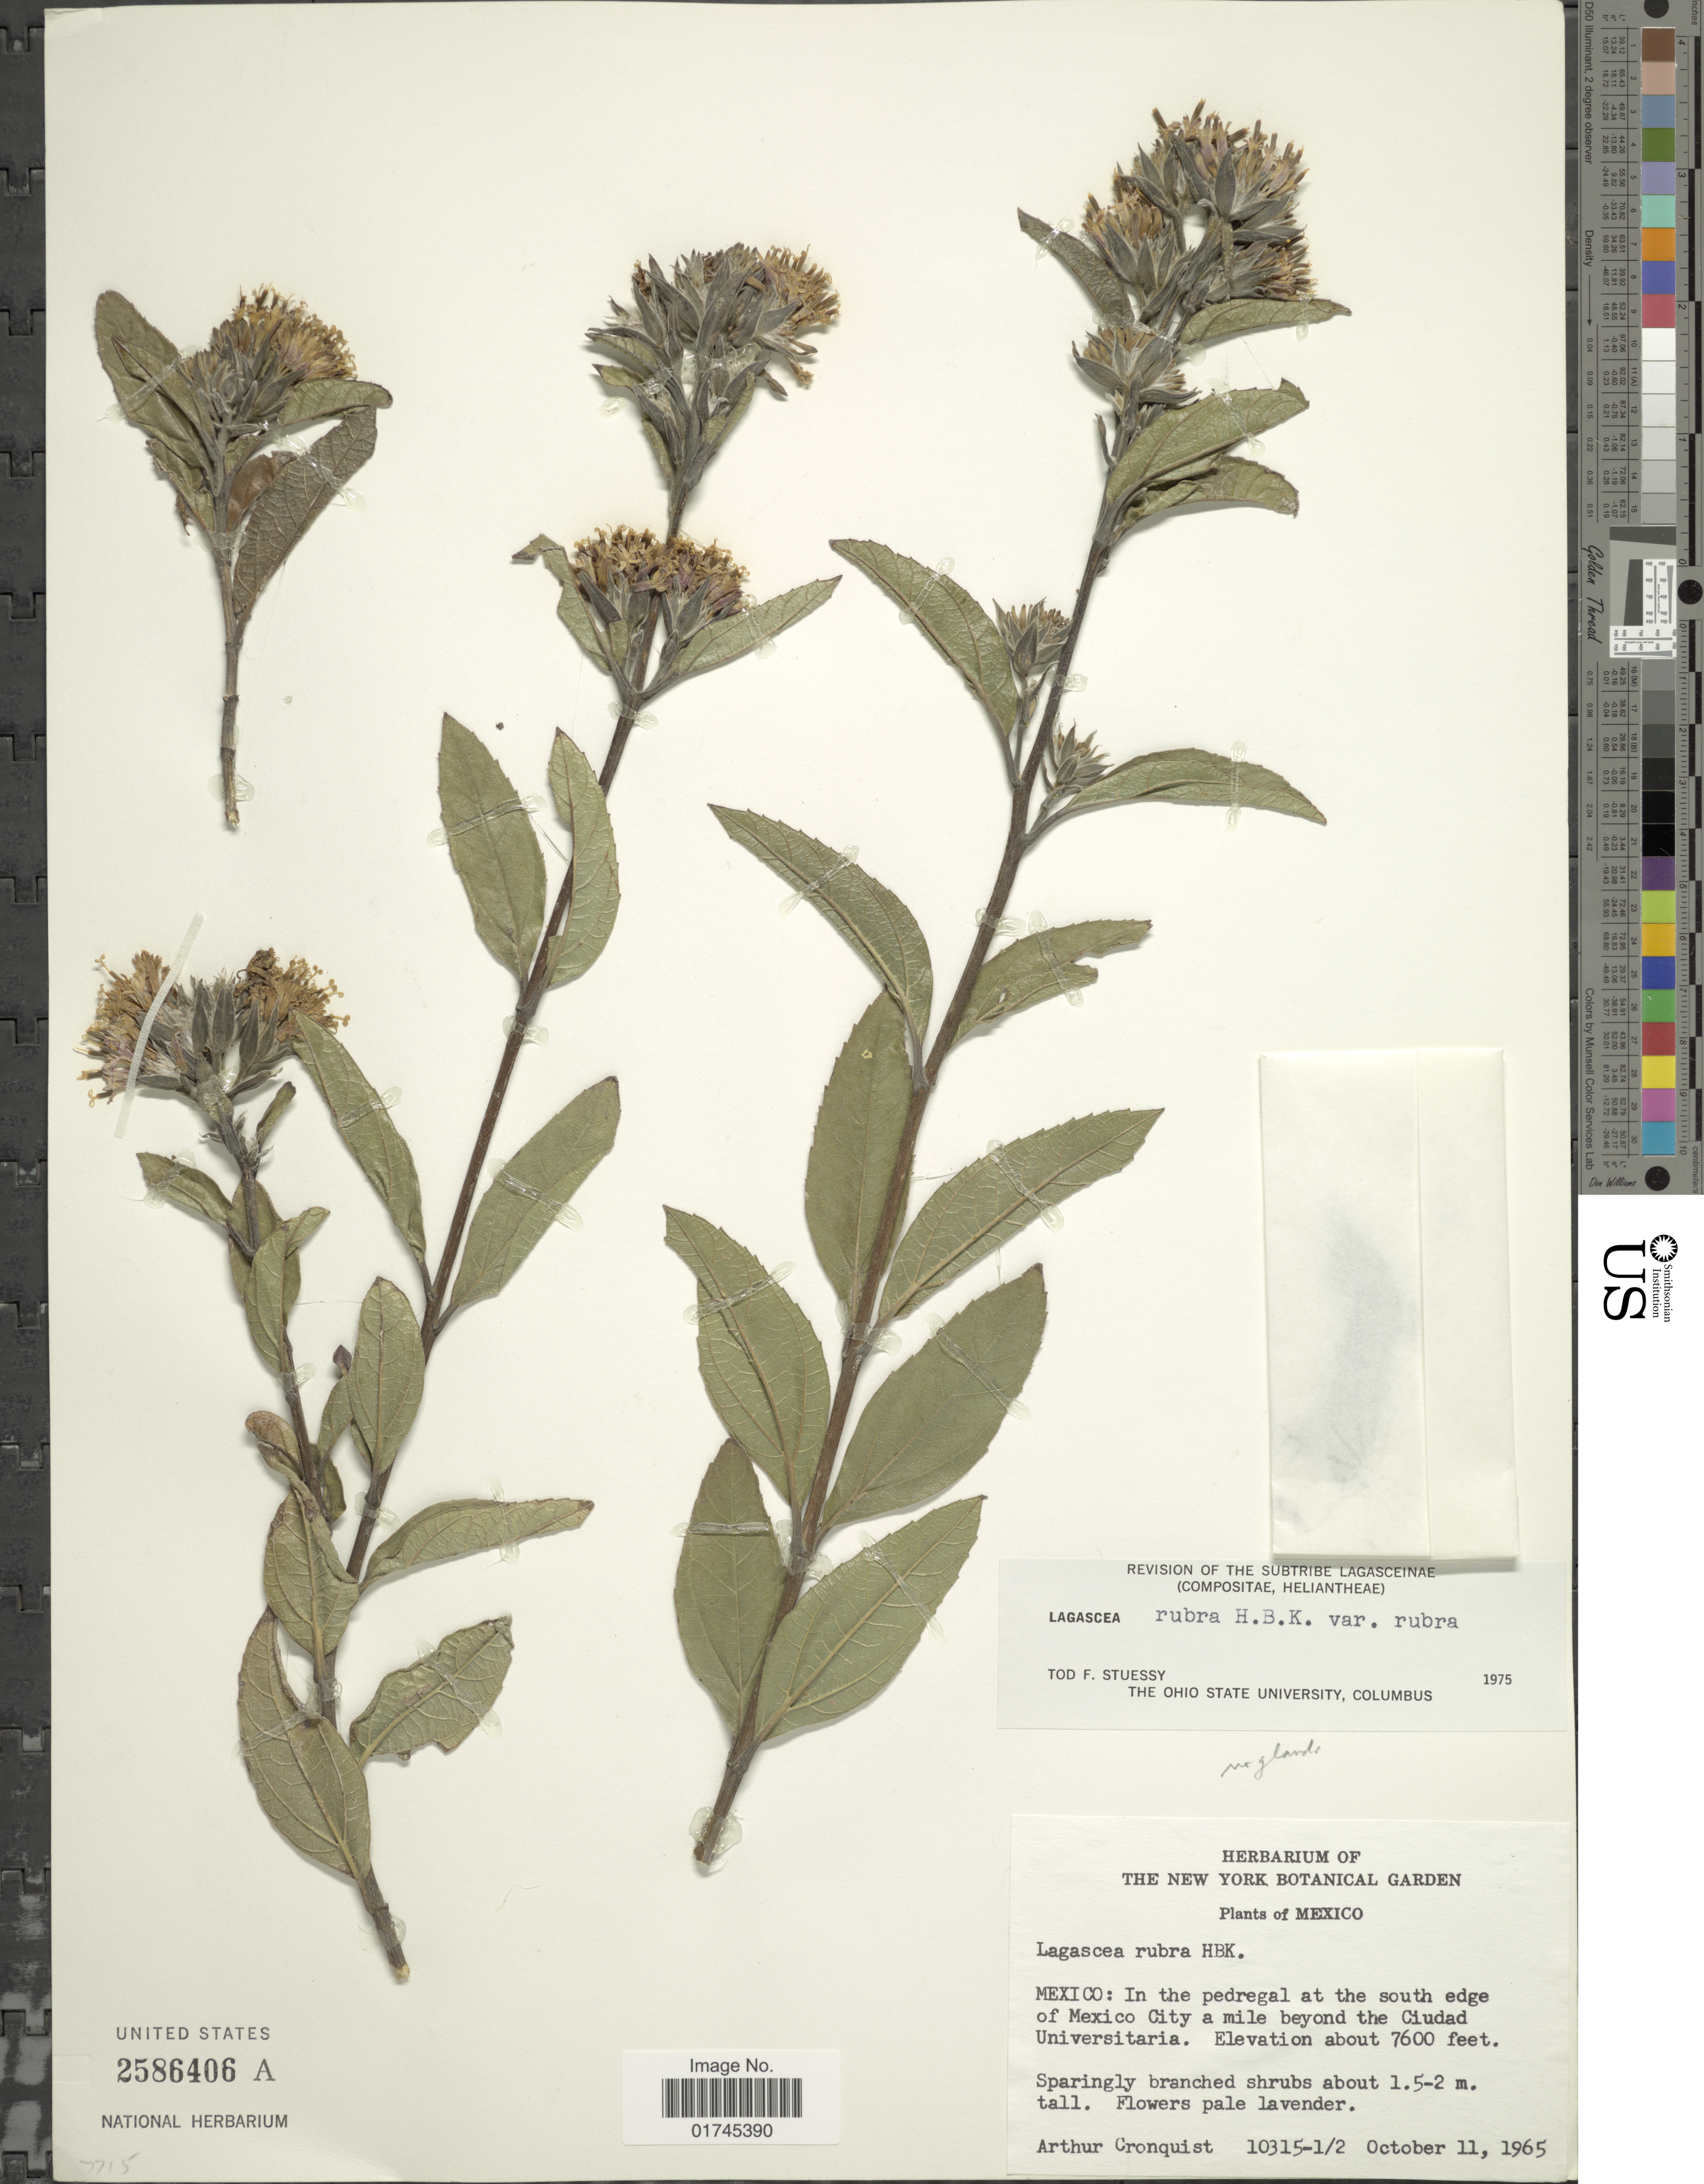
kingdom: Plantae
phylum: Tracheophyta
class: Magnoliopsida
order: Asterales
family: Asteraceae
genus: Lagascea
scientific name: Lagascea rigida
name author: Cav.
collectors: A. J. Cronquist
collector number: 10315-1/2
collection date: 1965-10-11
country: Mexico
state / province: México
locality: In the pedregal at the south edge of Mexico City a mile beyond the Ciudad of Universitaria.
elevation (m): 2316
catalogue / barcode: US 2586406A